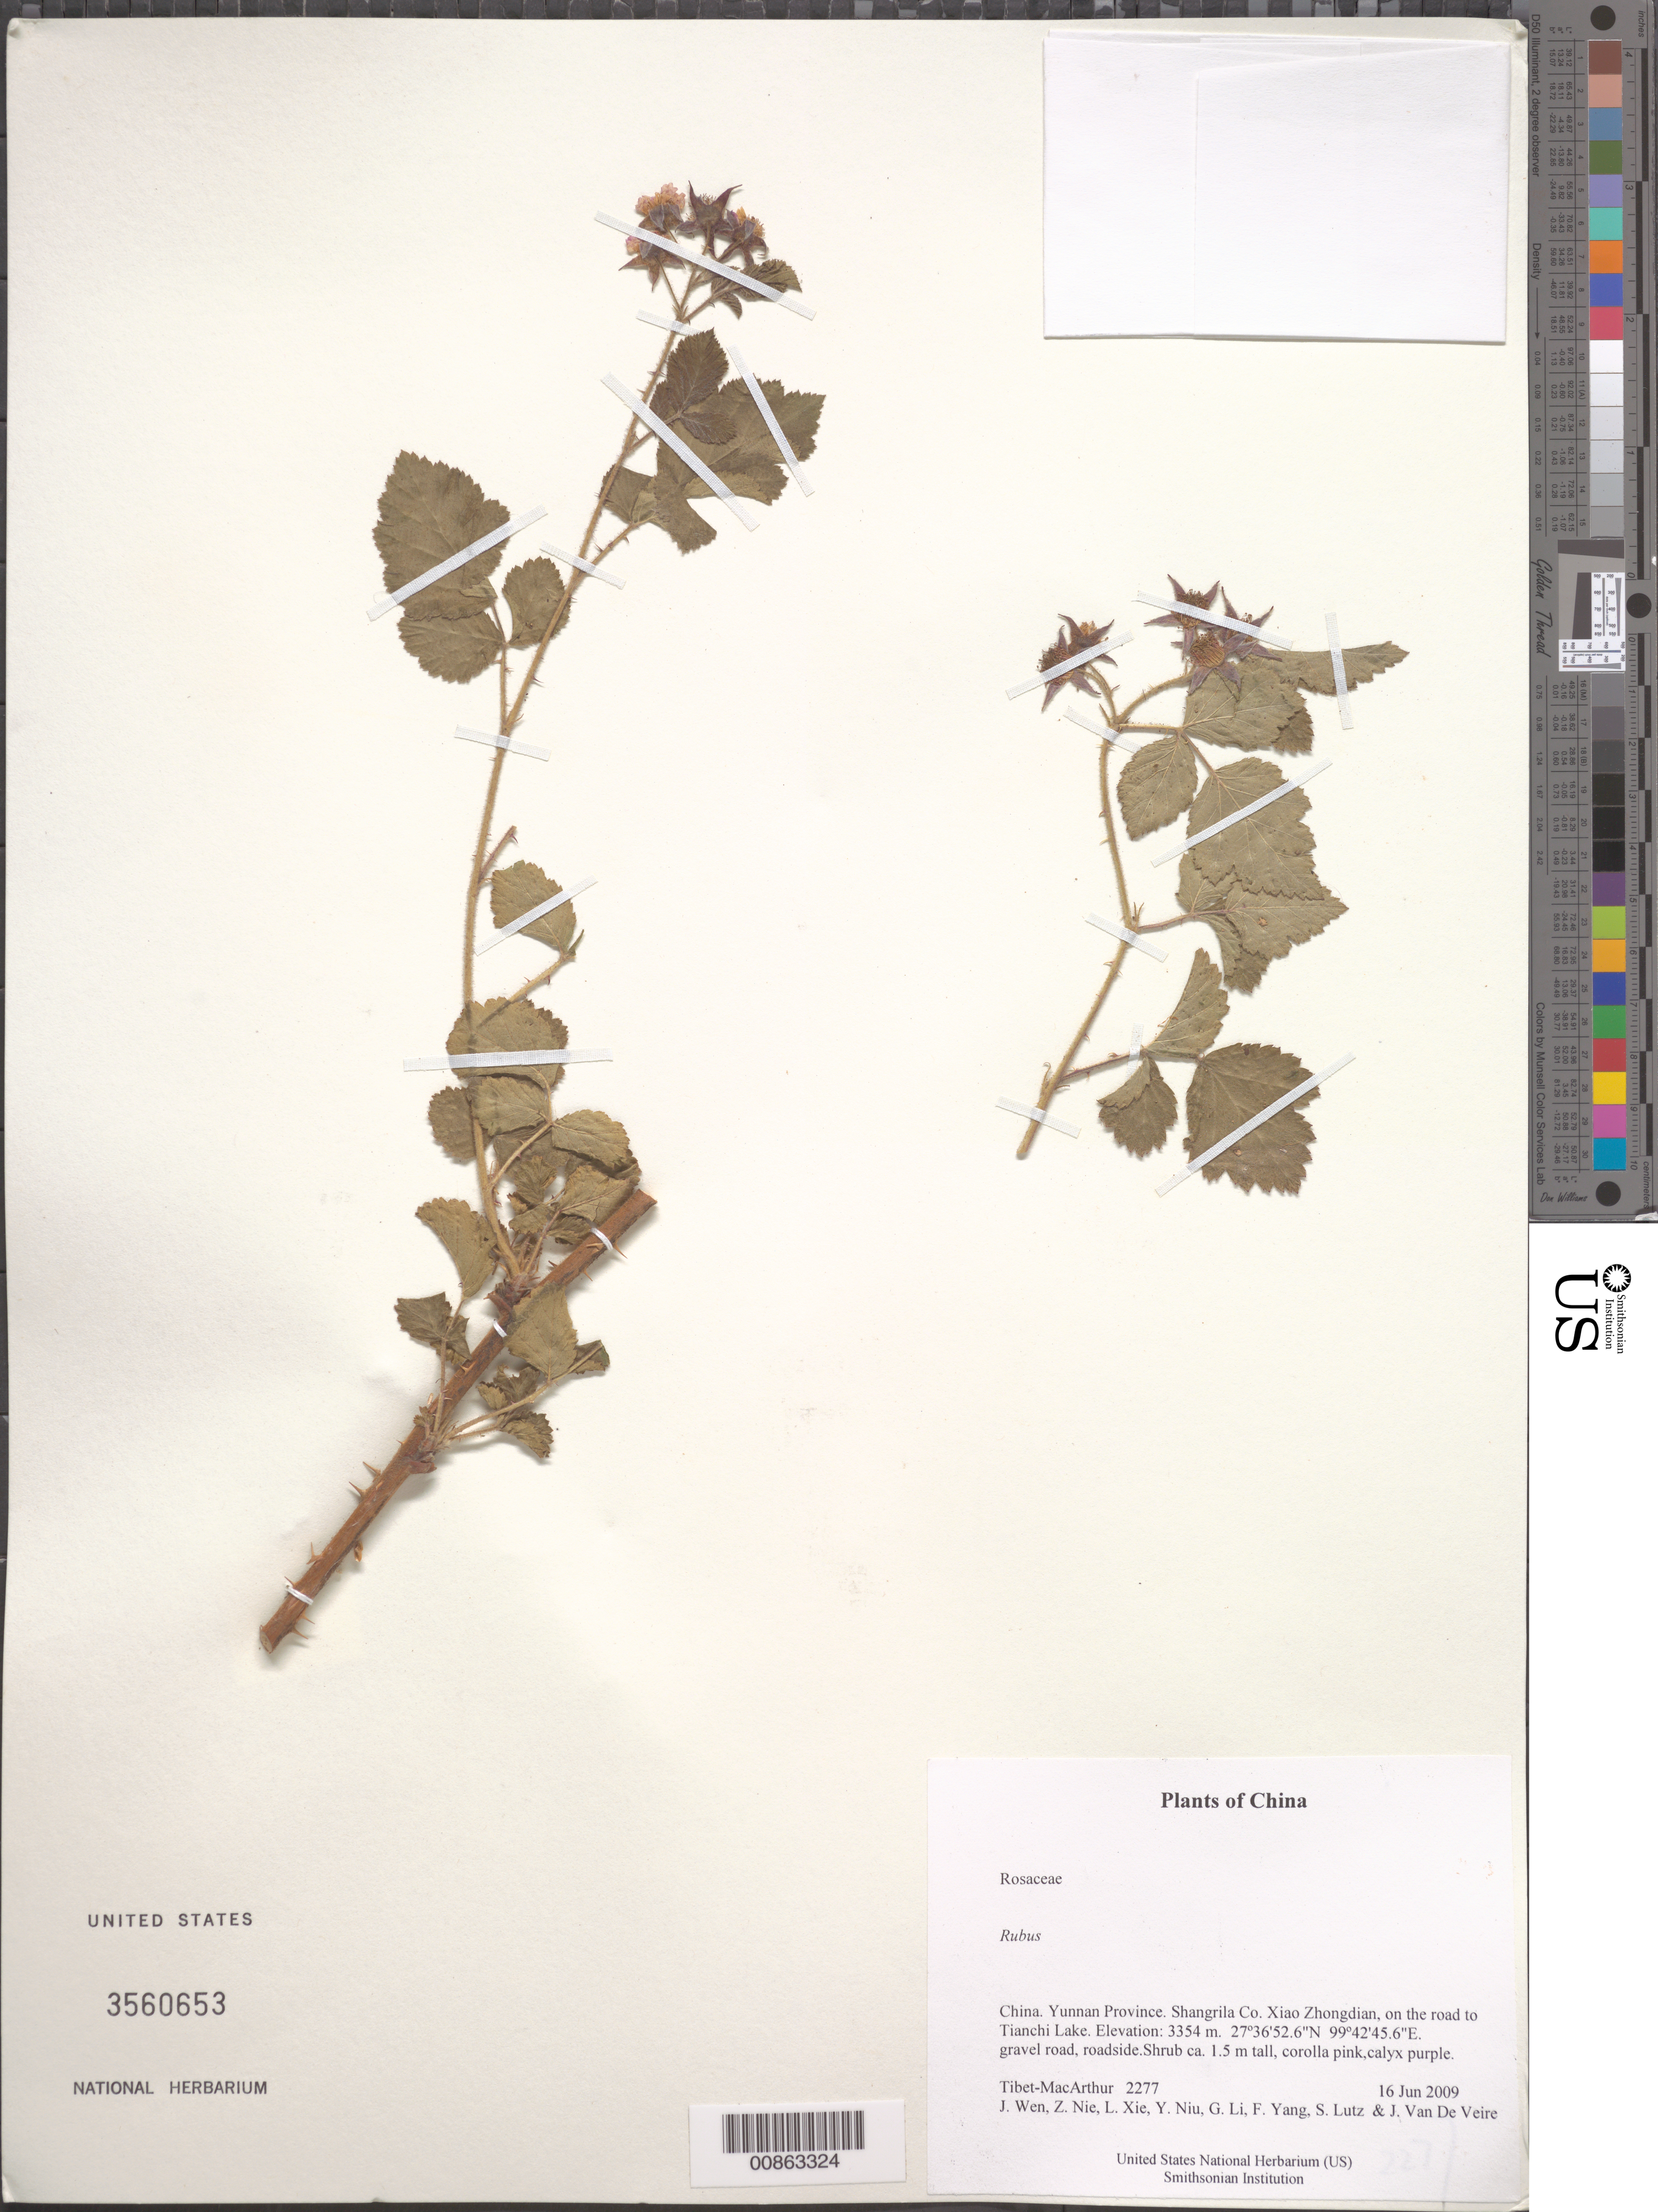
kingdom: Plantae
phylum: Tracheophyta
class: Magnoliopsida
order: Rosales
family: Rosaceae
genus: Rubus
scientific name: Rubus sp.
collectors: Tibet-MacArthur, J. Wen, Z. Nie, L. Xie & et al.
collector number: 2277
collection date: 2009-06-16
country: China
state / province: Yunnan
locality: Shangrila Co. Xiao Zhongdian, on the road to Tianchi Lake.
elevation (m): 3354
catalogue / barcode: US 3560653